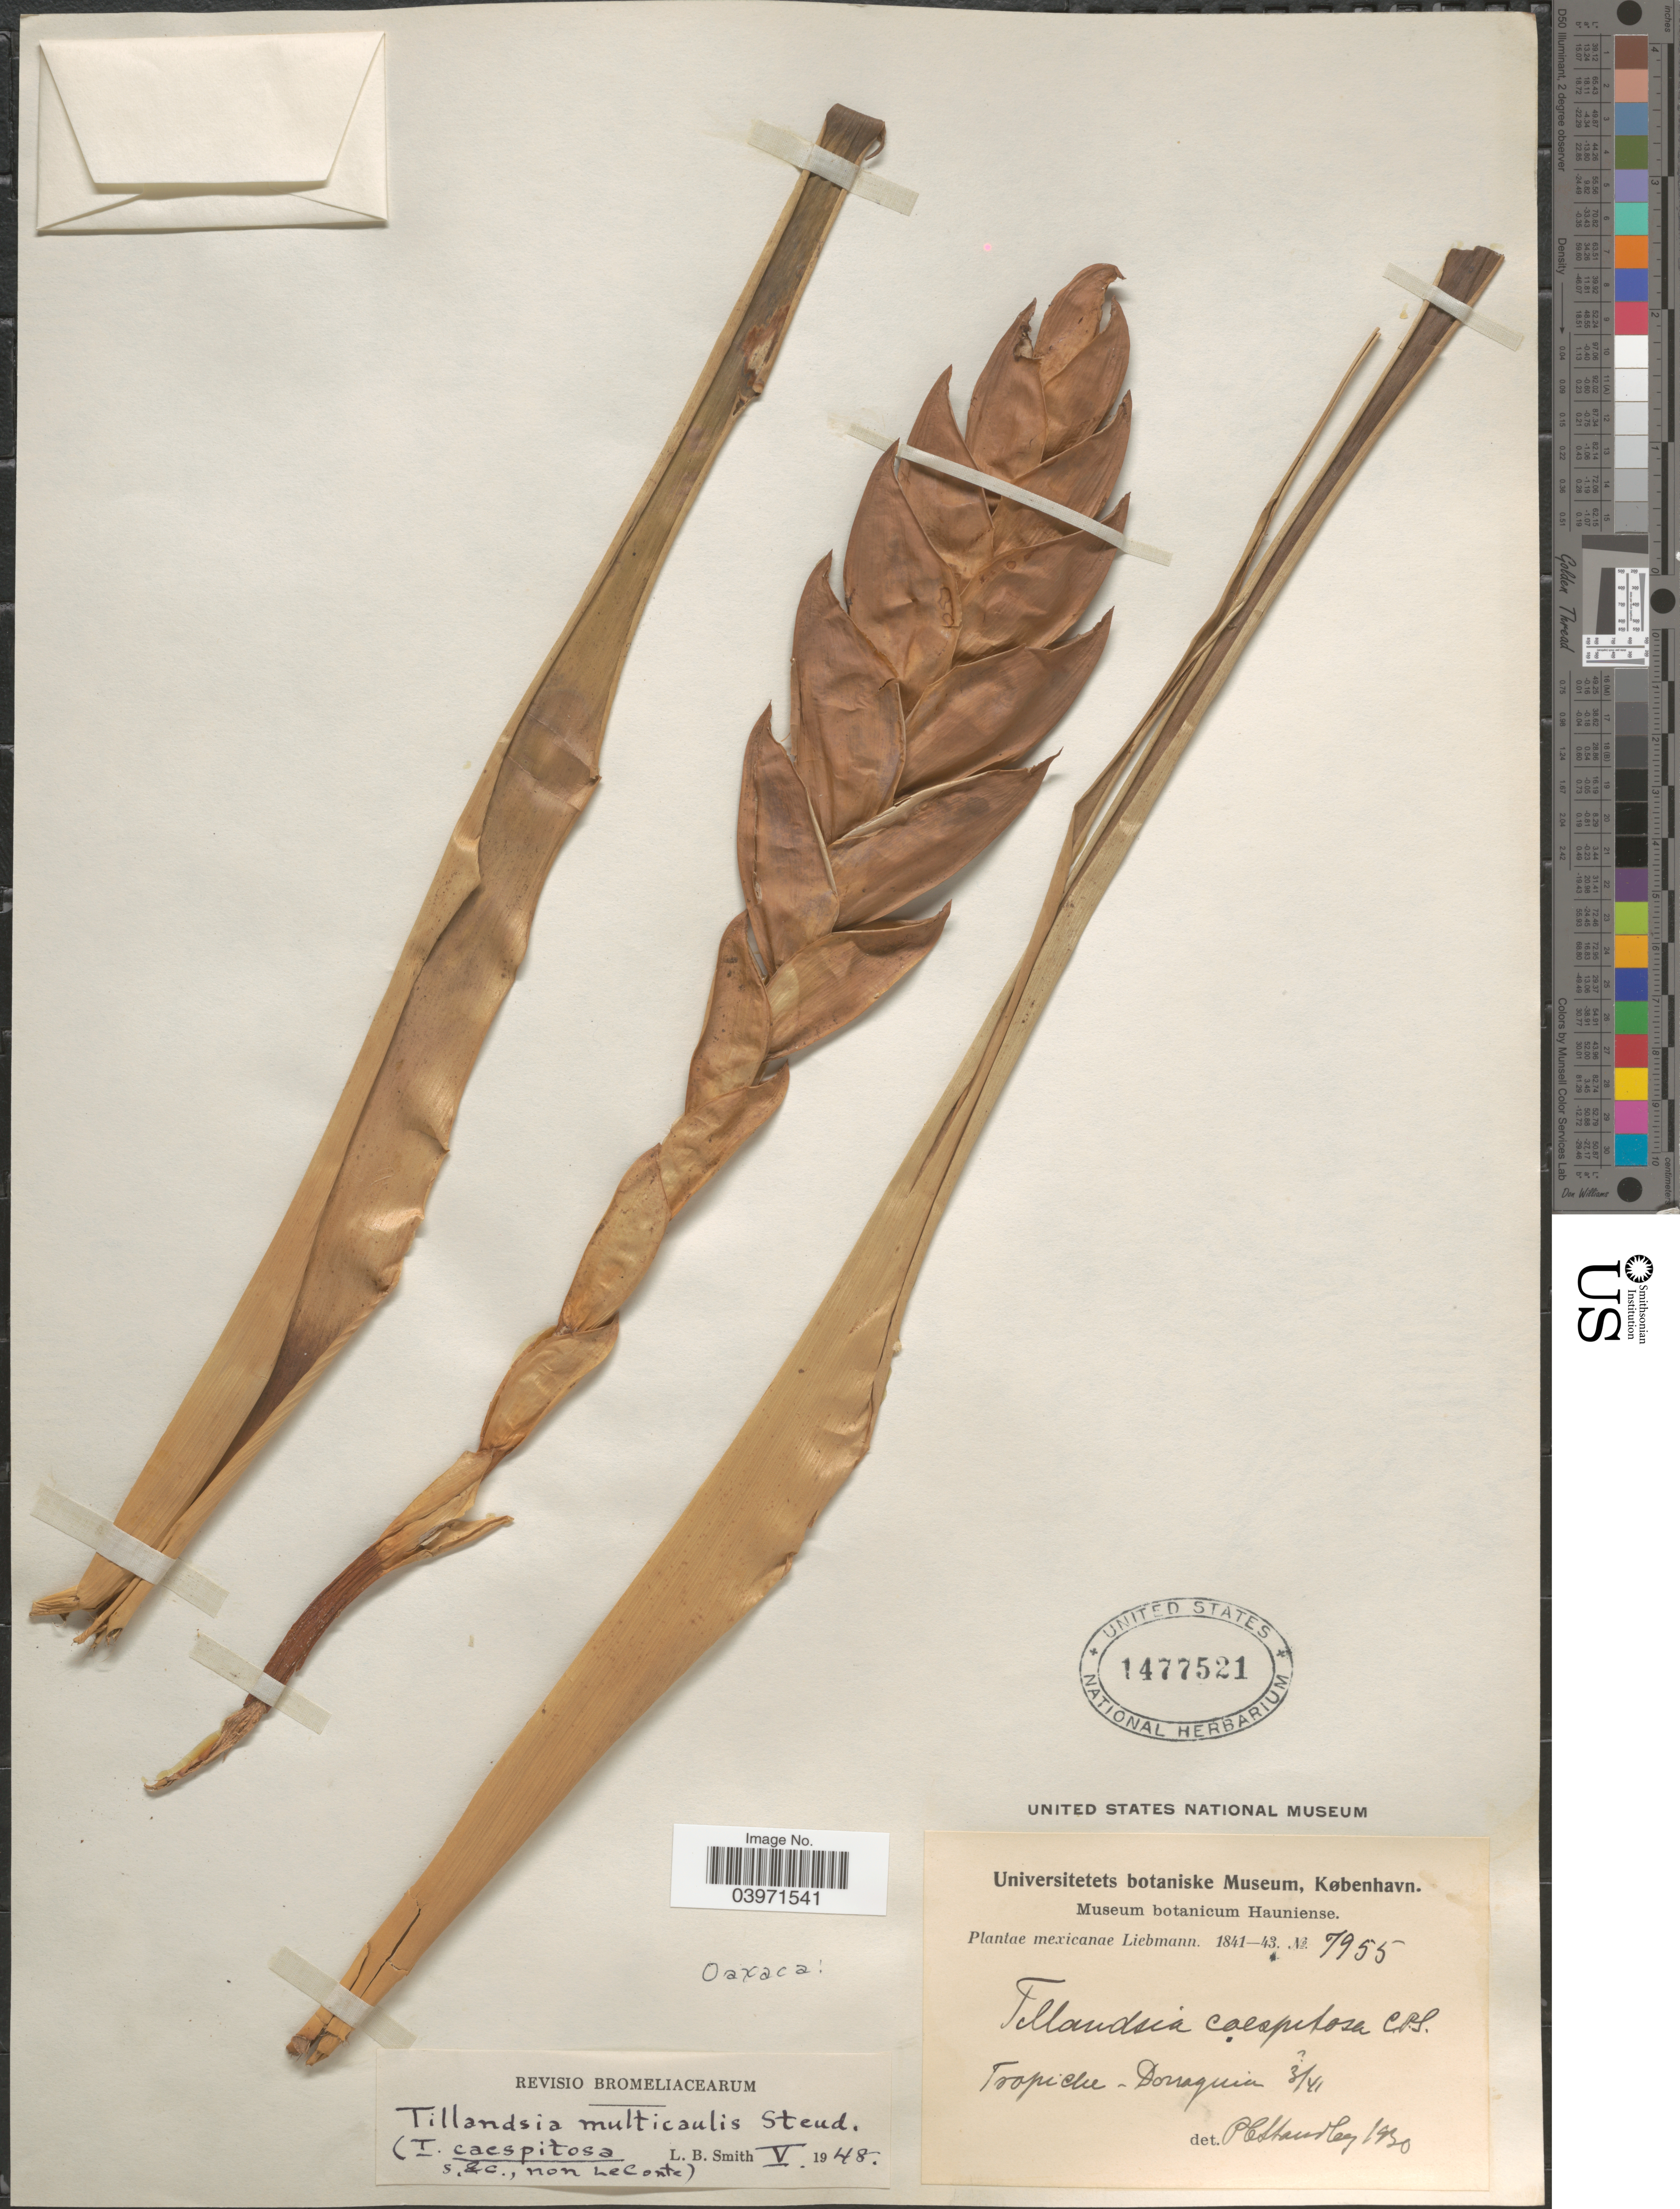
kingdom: Plantae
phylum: Tracheophyta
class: Liliopsida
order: Poales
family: Bromeliaceae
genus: Tillandsia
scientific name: Tillandsia multicaulis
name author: Steud.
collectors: Liebmann, --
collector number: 7955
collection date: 1841-03/1843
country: Mexico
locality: Trapiche - Donaquia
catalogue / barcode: US 1477521